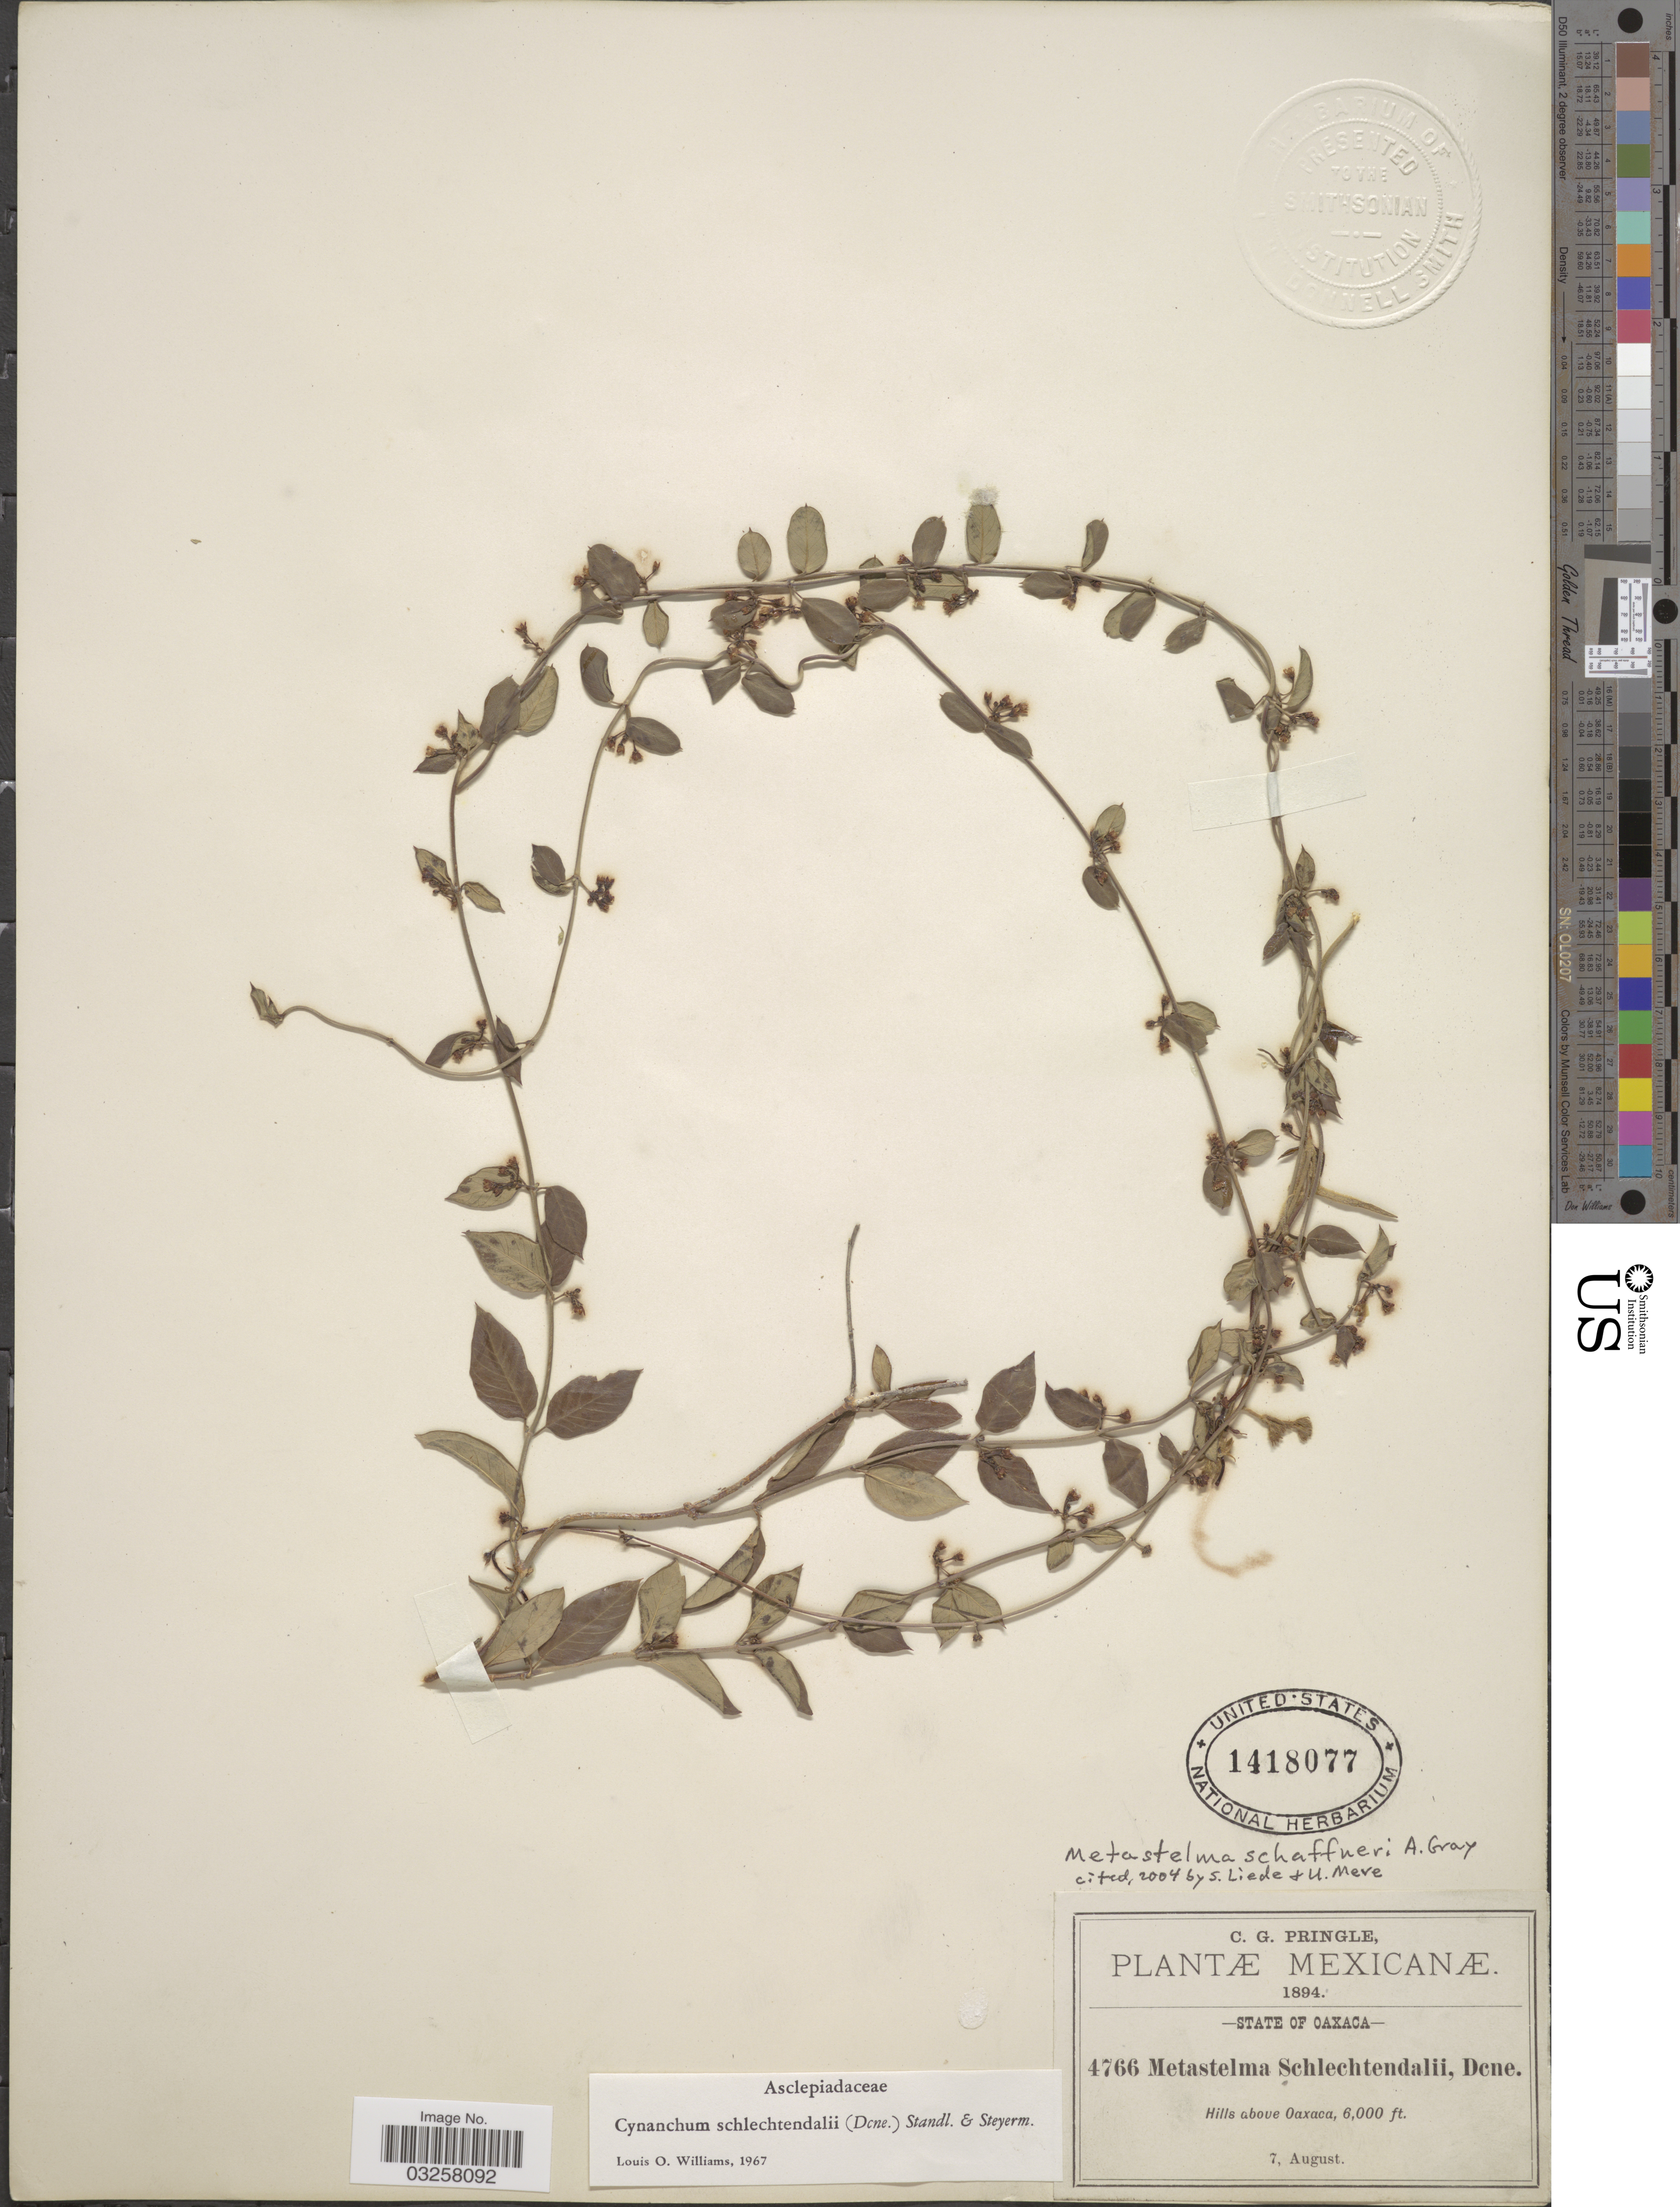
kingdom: Plantae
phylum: Tracheophyta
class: Magnoliopsida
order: Gentianales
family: Apocynaceae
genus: Metastelma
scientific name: Metastelma schaffneri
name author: A. Gray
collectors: C. G. Pringle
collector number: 4766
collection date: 1894-08-07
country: Mexico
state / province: Oaxaca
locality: Hills above Oaxaca.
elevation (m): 1829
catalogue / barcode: US 1418077